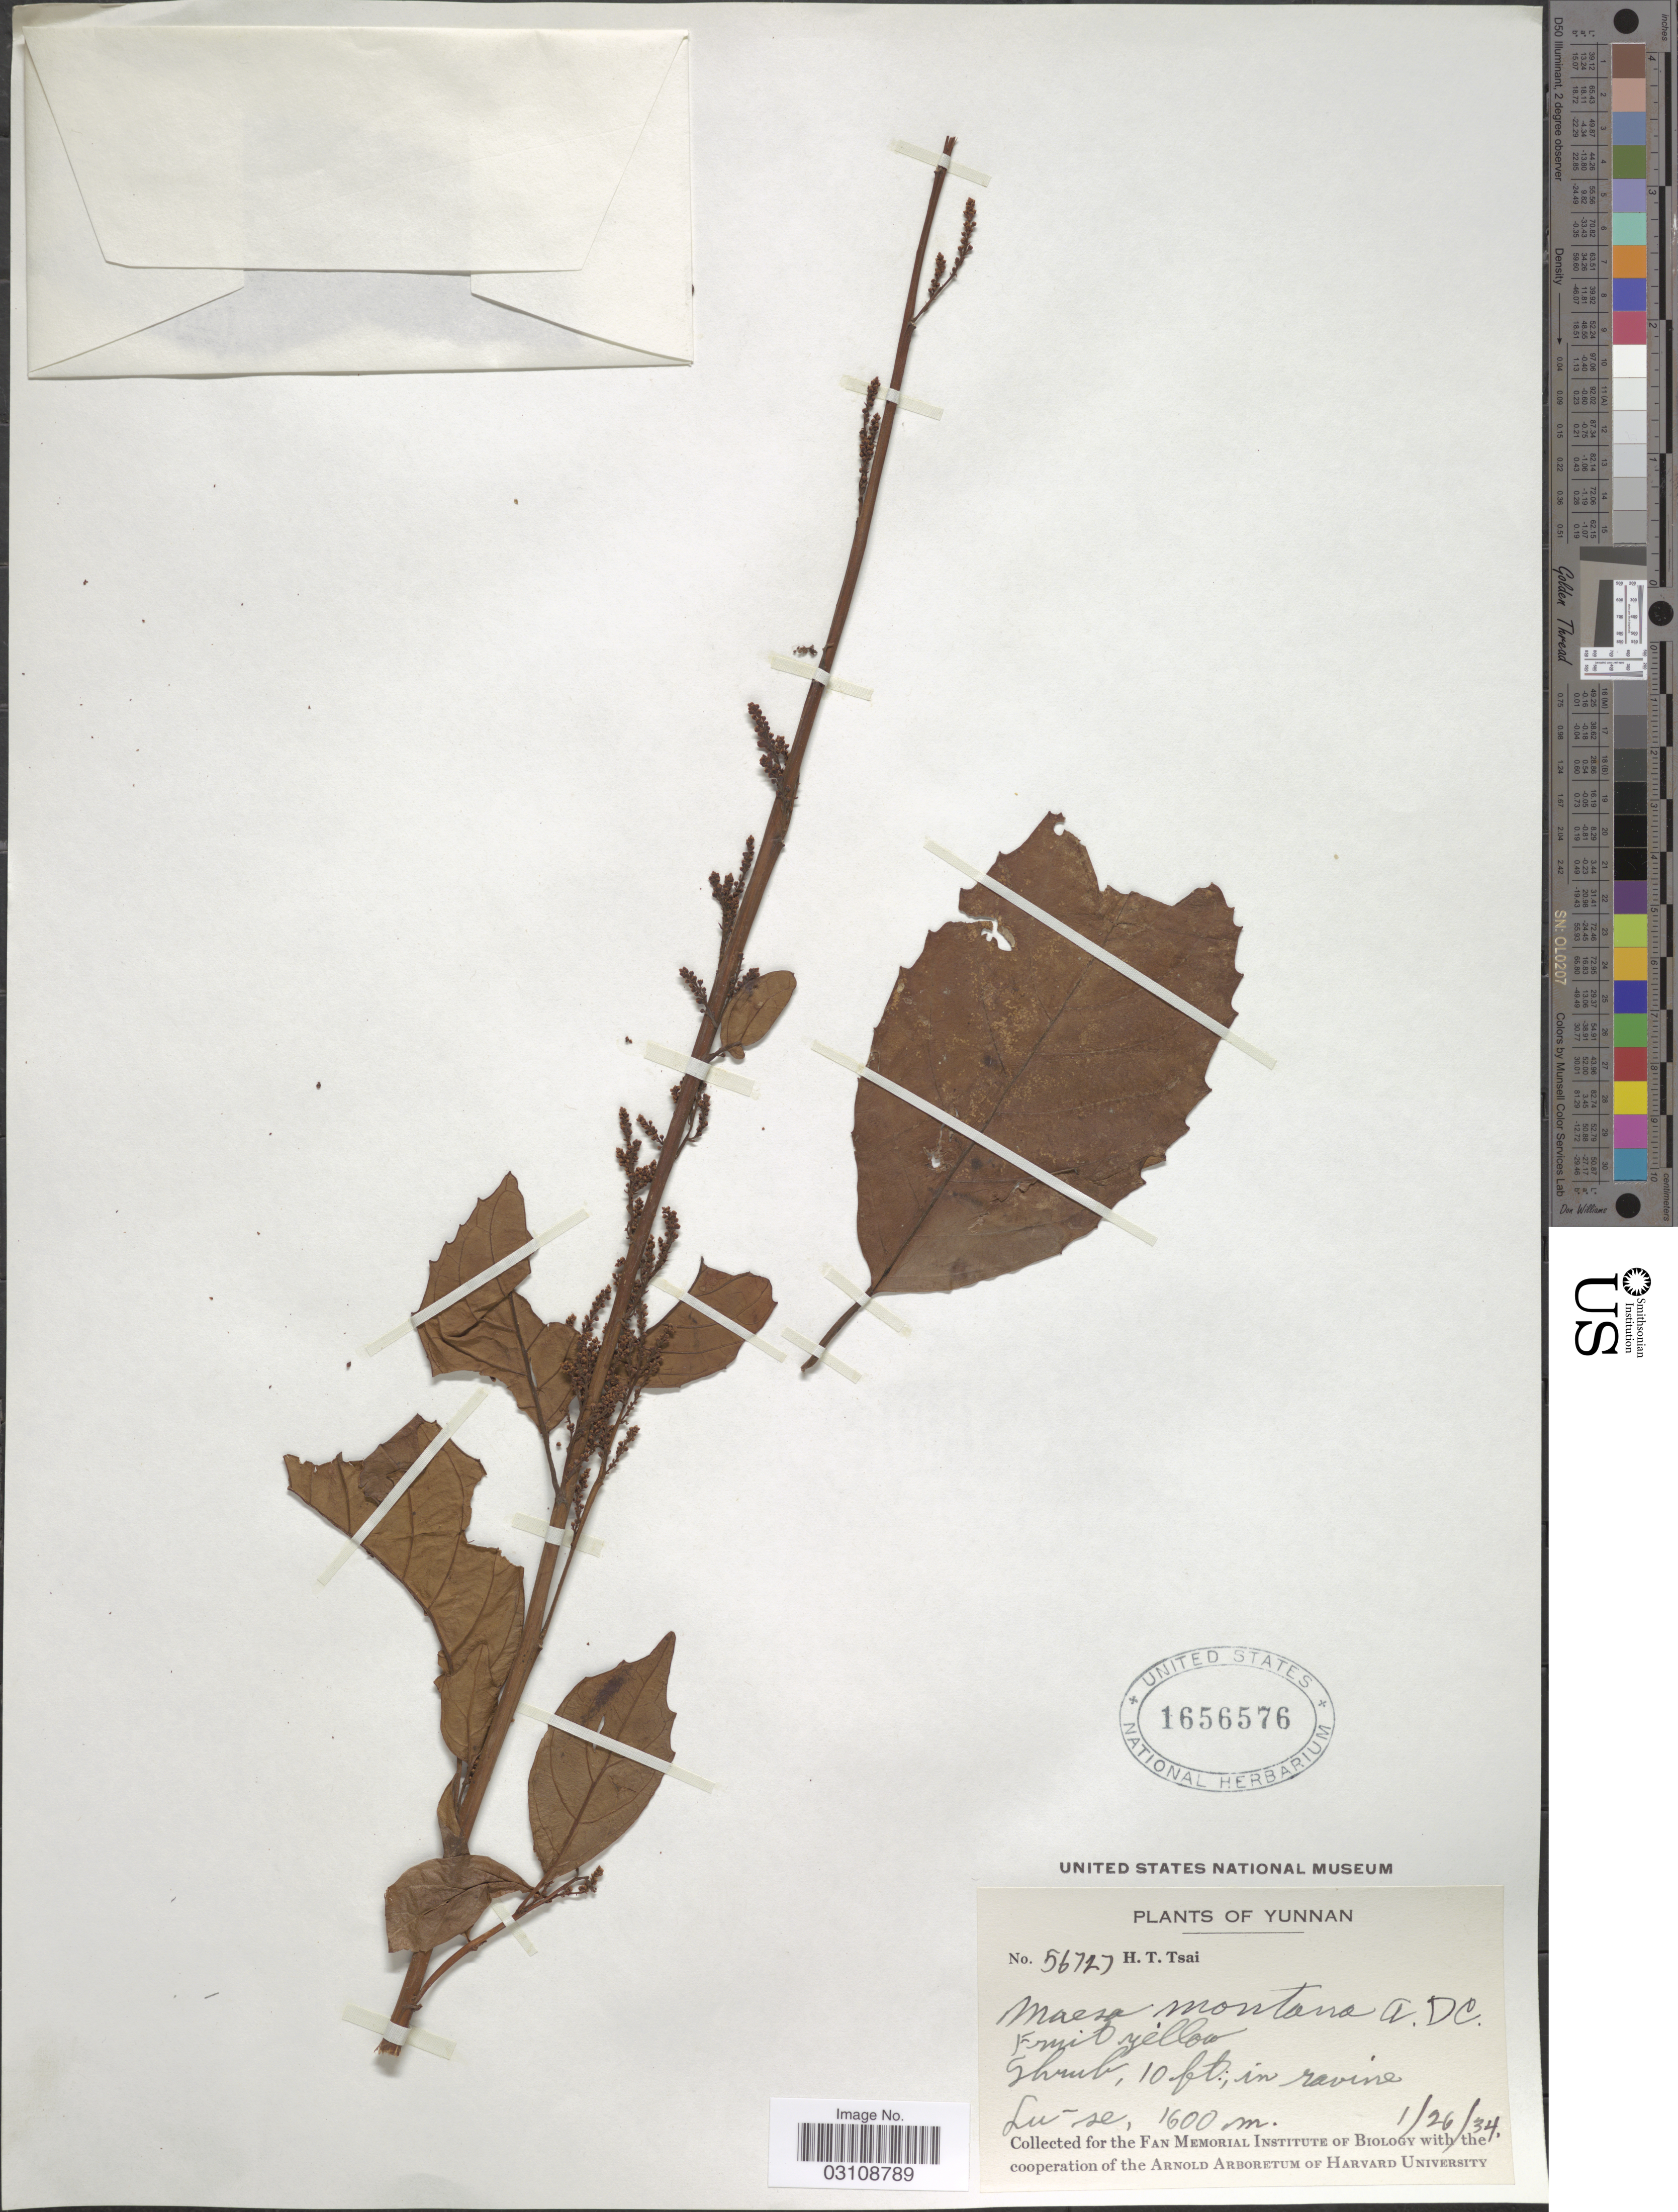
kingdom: Plantae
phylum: Tracheophyta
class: Magnoliopsida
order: Ericales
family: Primulaceae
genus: Maesa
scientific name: Maesa montana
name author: A. DC.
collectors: H. Tsai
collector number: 56727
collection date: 1934-01-26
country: China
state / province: Yunnan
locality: Lu-se.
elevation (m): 1600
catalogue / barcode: US 1656576